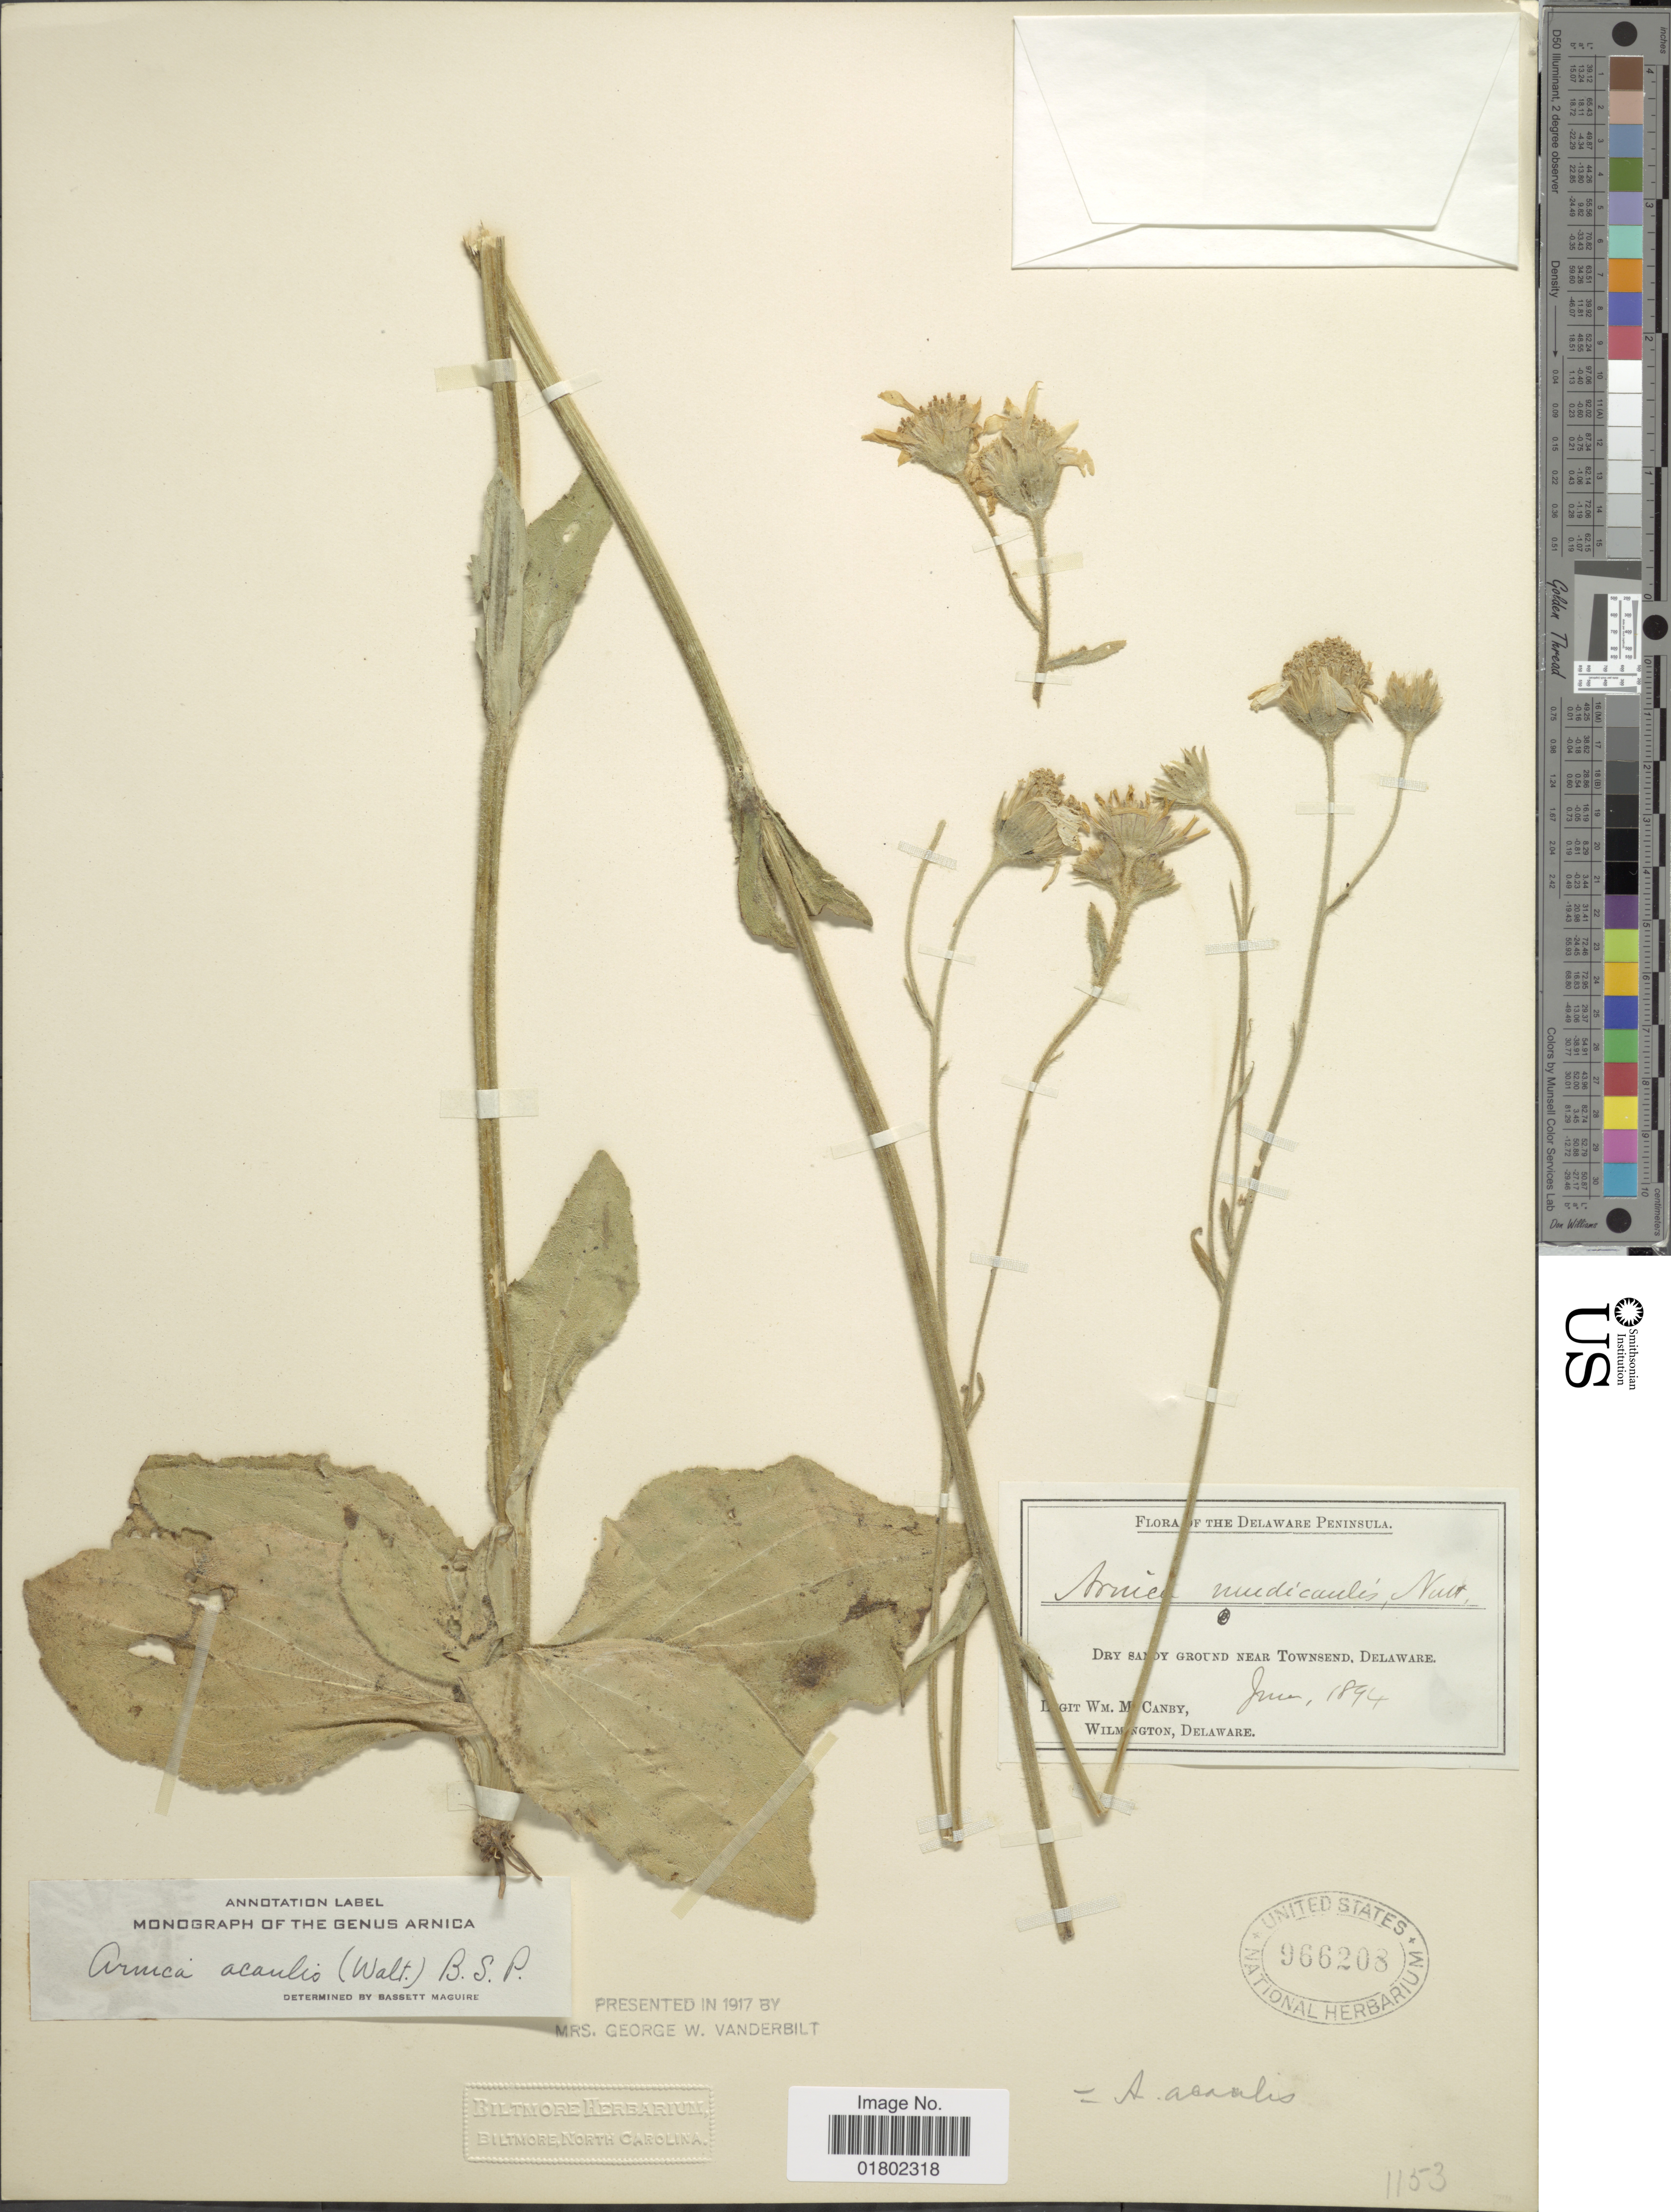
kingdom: Plantae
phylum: Tracheophyta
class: Magnoliopsida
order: Asterales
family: Asteraceae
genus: Arnica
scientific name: Arnica acaulis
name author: (Walter) Britton, Stearns & Poggenb.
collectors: W. M. Canby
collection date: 1894-06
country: United States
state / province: Delaware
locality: Near Townsend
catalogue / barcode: US 966208